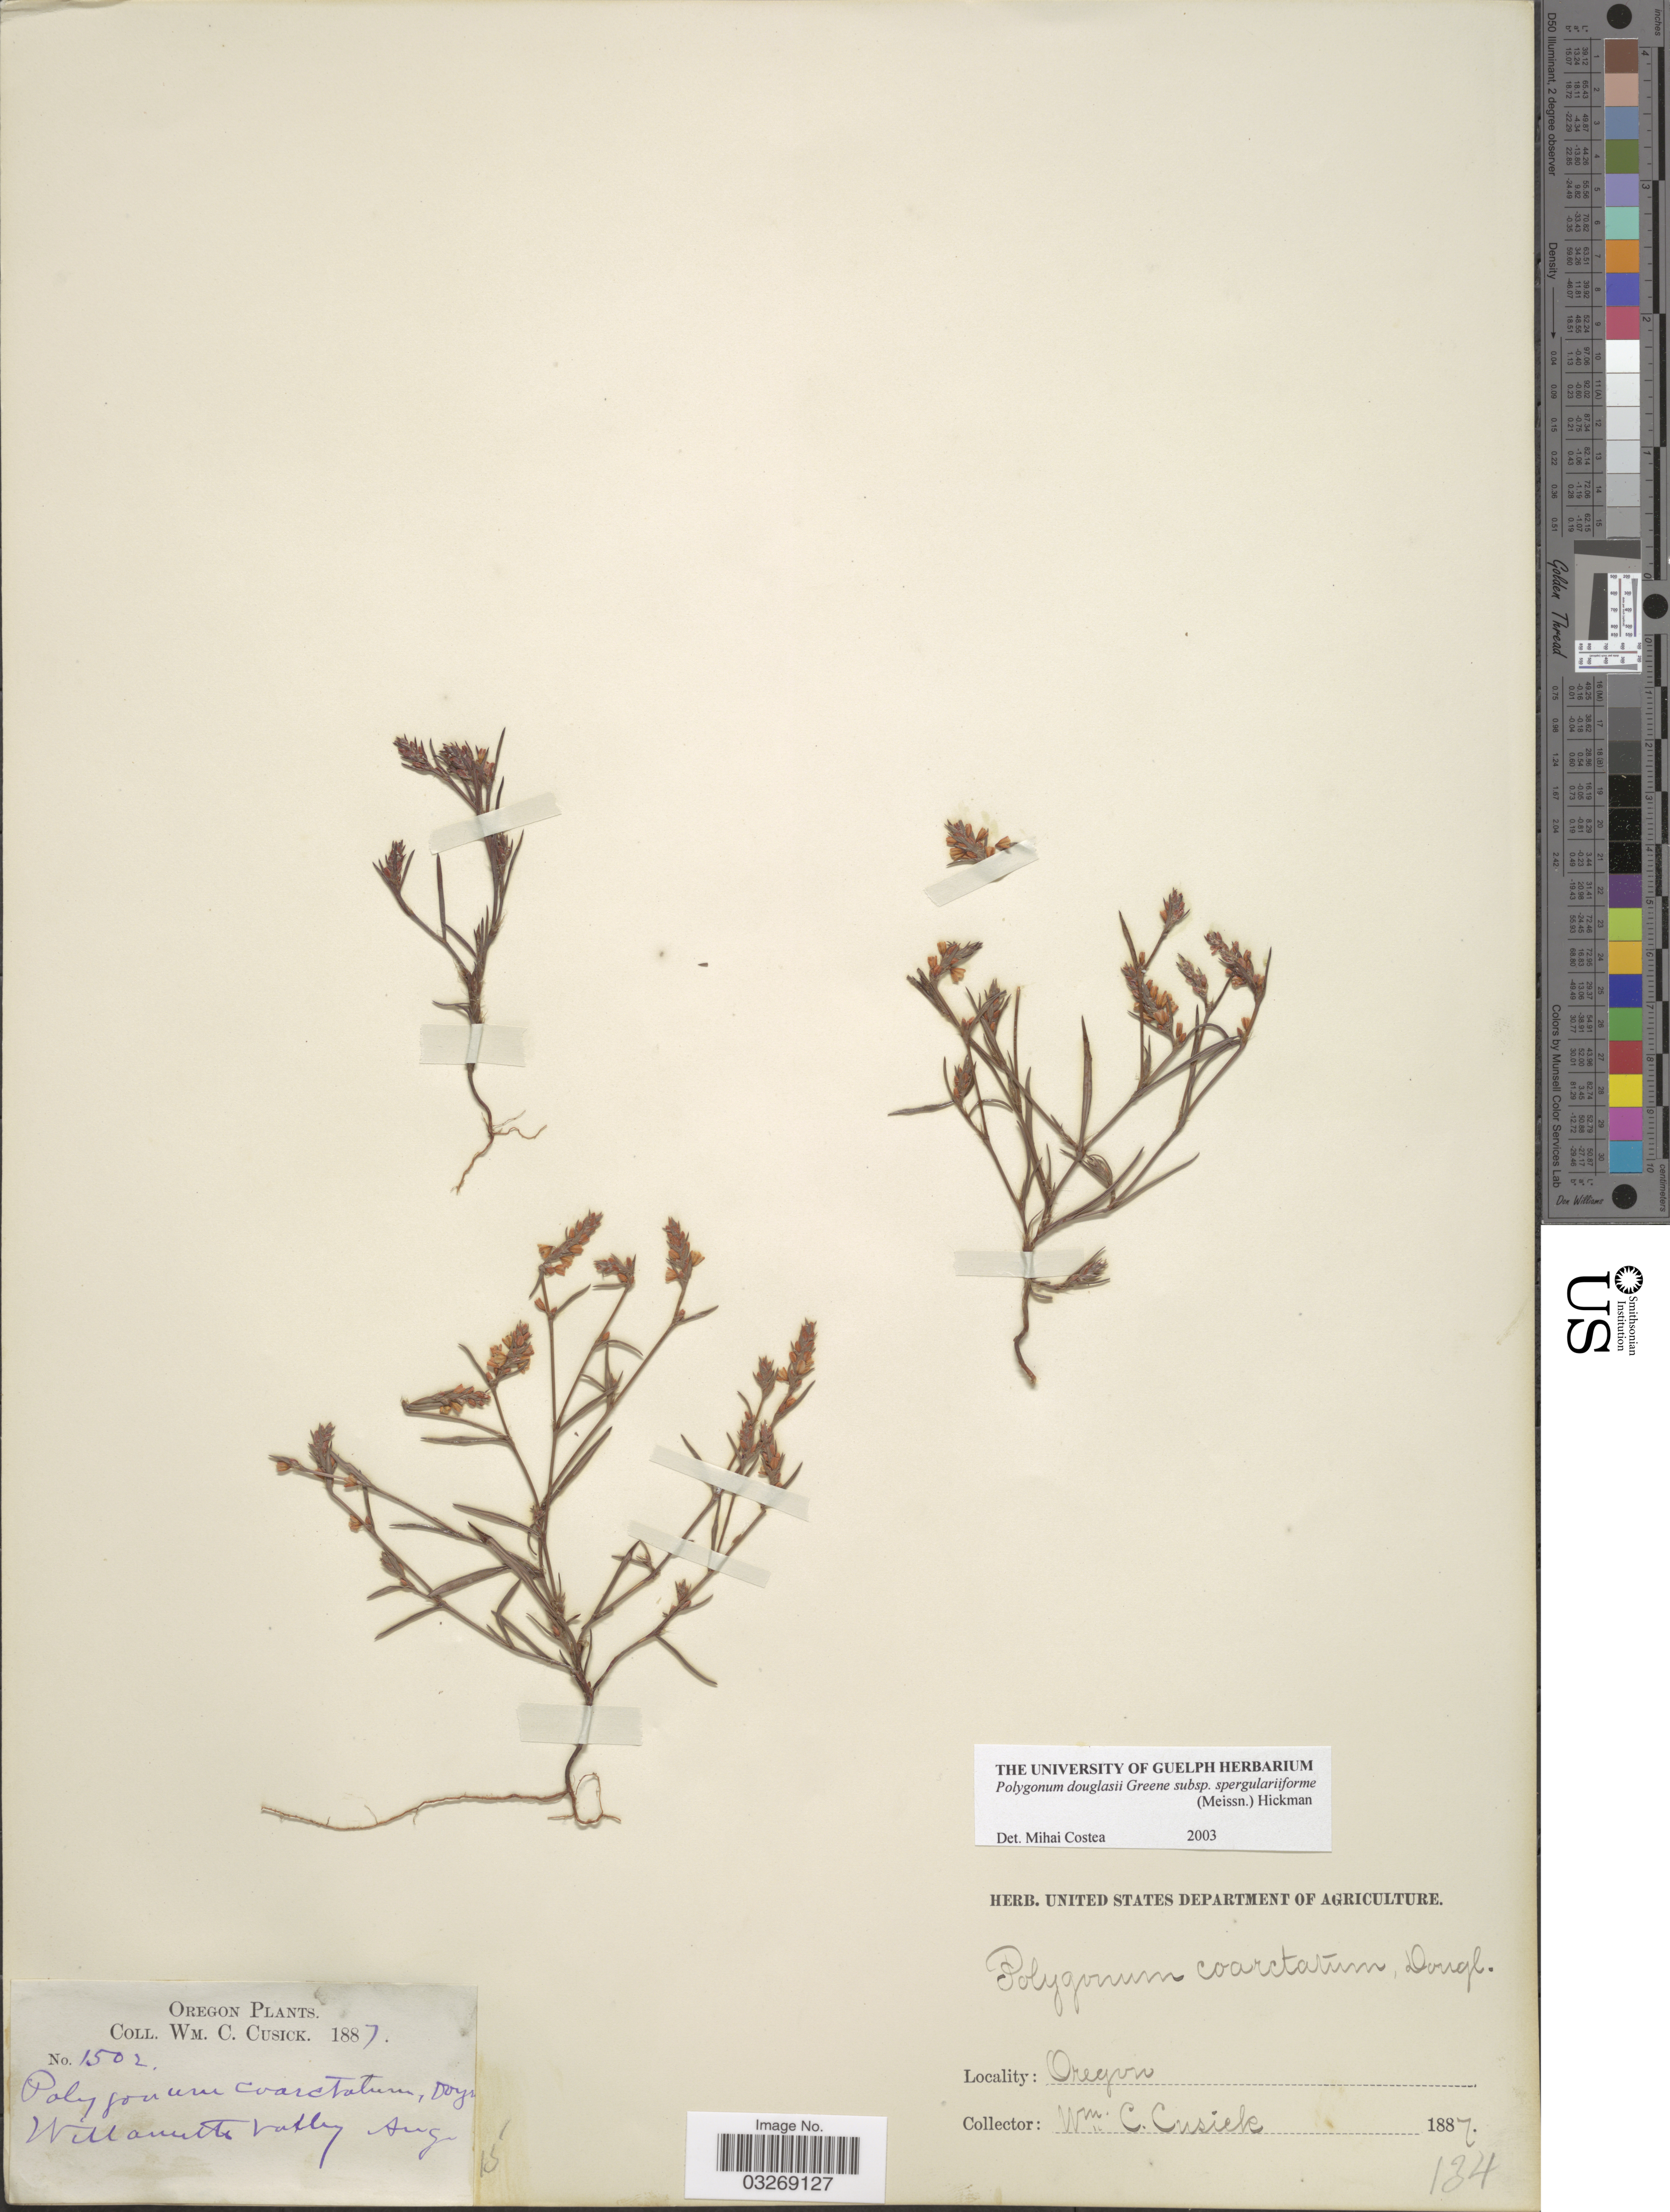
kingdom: Plantae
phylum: Tracheophyta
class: Magnoliopsida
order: Caryophyllales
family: Polygonaceae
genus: Polygonum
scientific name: Polygonum douglasii subsp. spergulariiforme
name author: (Meisn. ex Small) Hickman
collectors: W. C. Cusick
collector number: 1502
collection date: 1887-08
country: United States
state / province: Oregon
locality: Willamette valle